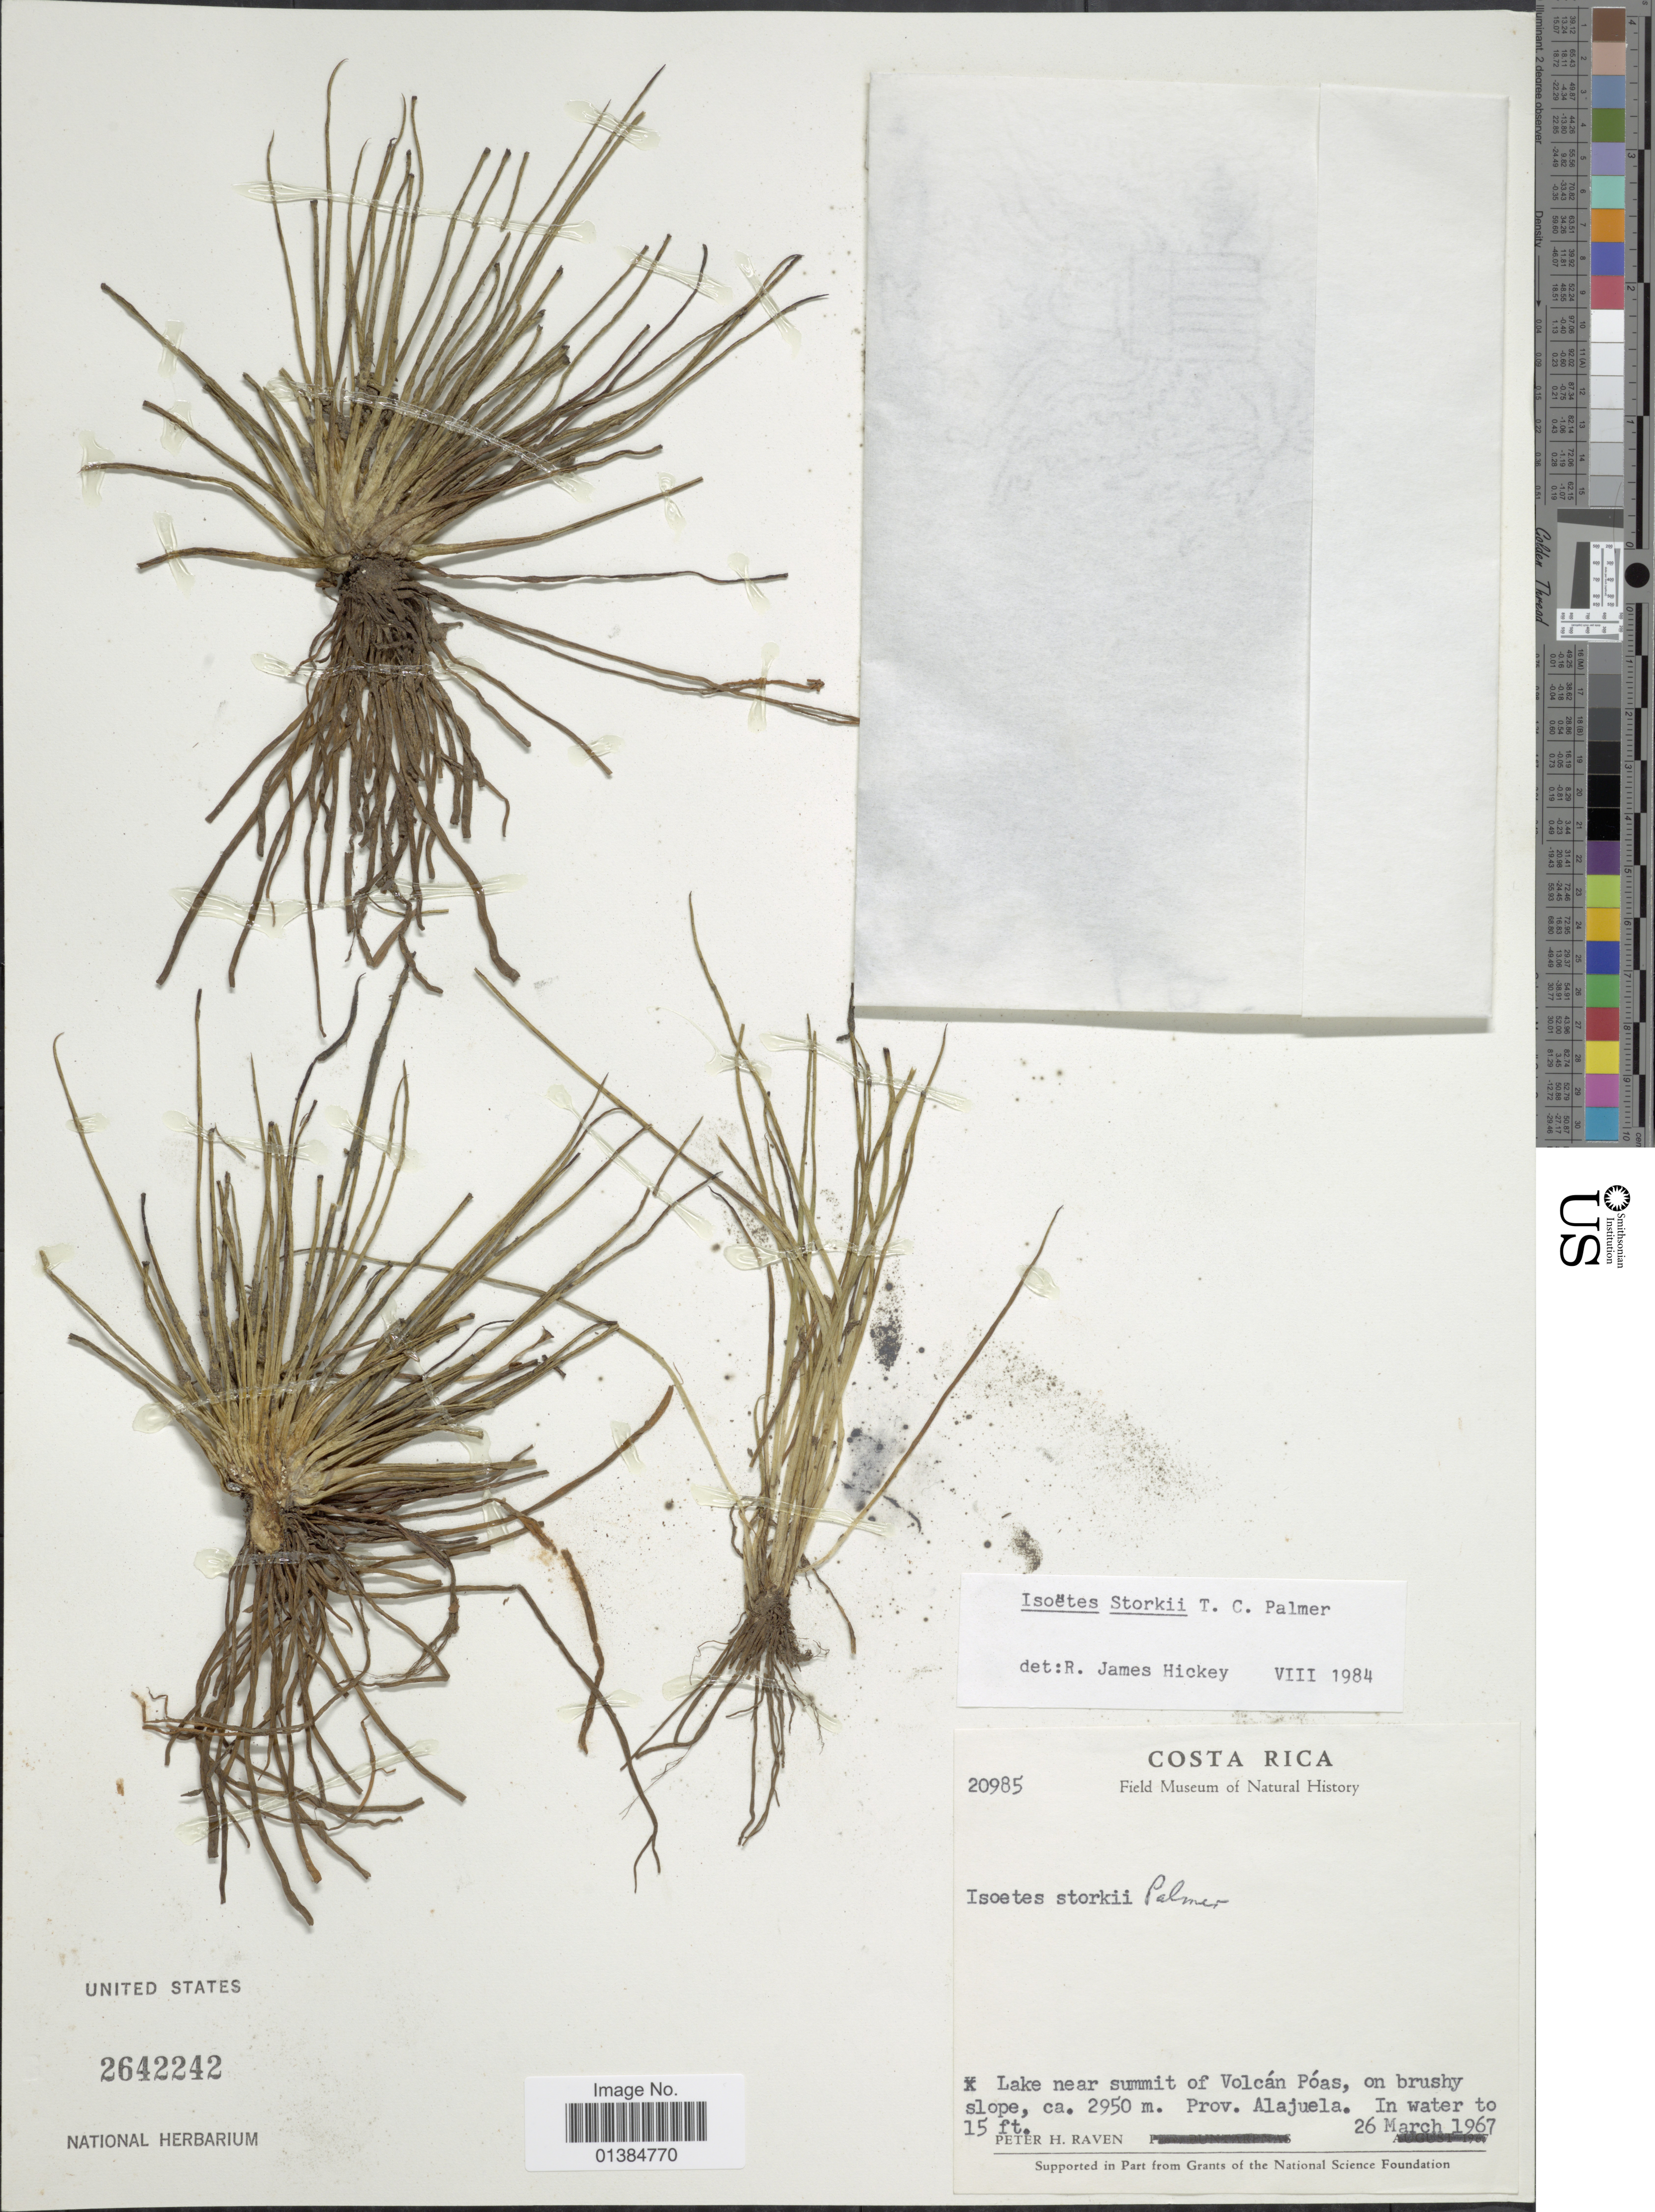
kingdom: Plantae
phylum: Tracheophyta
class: Lycopodiopsida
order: Isoetales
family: Isoetaceae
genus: Isoetes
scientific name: Isoetes storkii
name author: T.C. Palmer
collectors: P. Raven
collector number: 20985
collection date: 1967-03-26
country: Costa Rica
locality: Lake near summit of Volcán Póas, on brushy slope. Prov. Alajuela.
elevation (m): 2950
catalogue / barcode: US 2642242